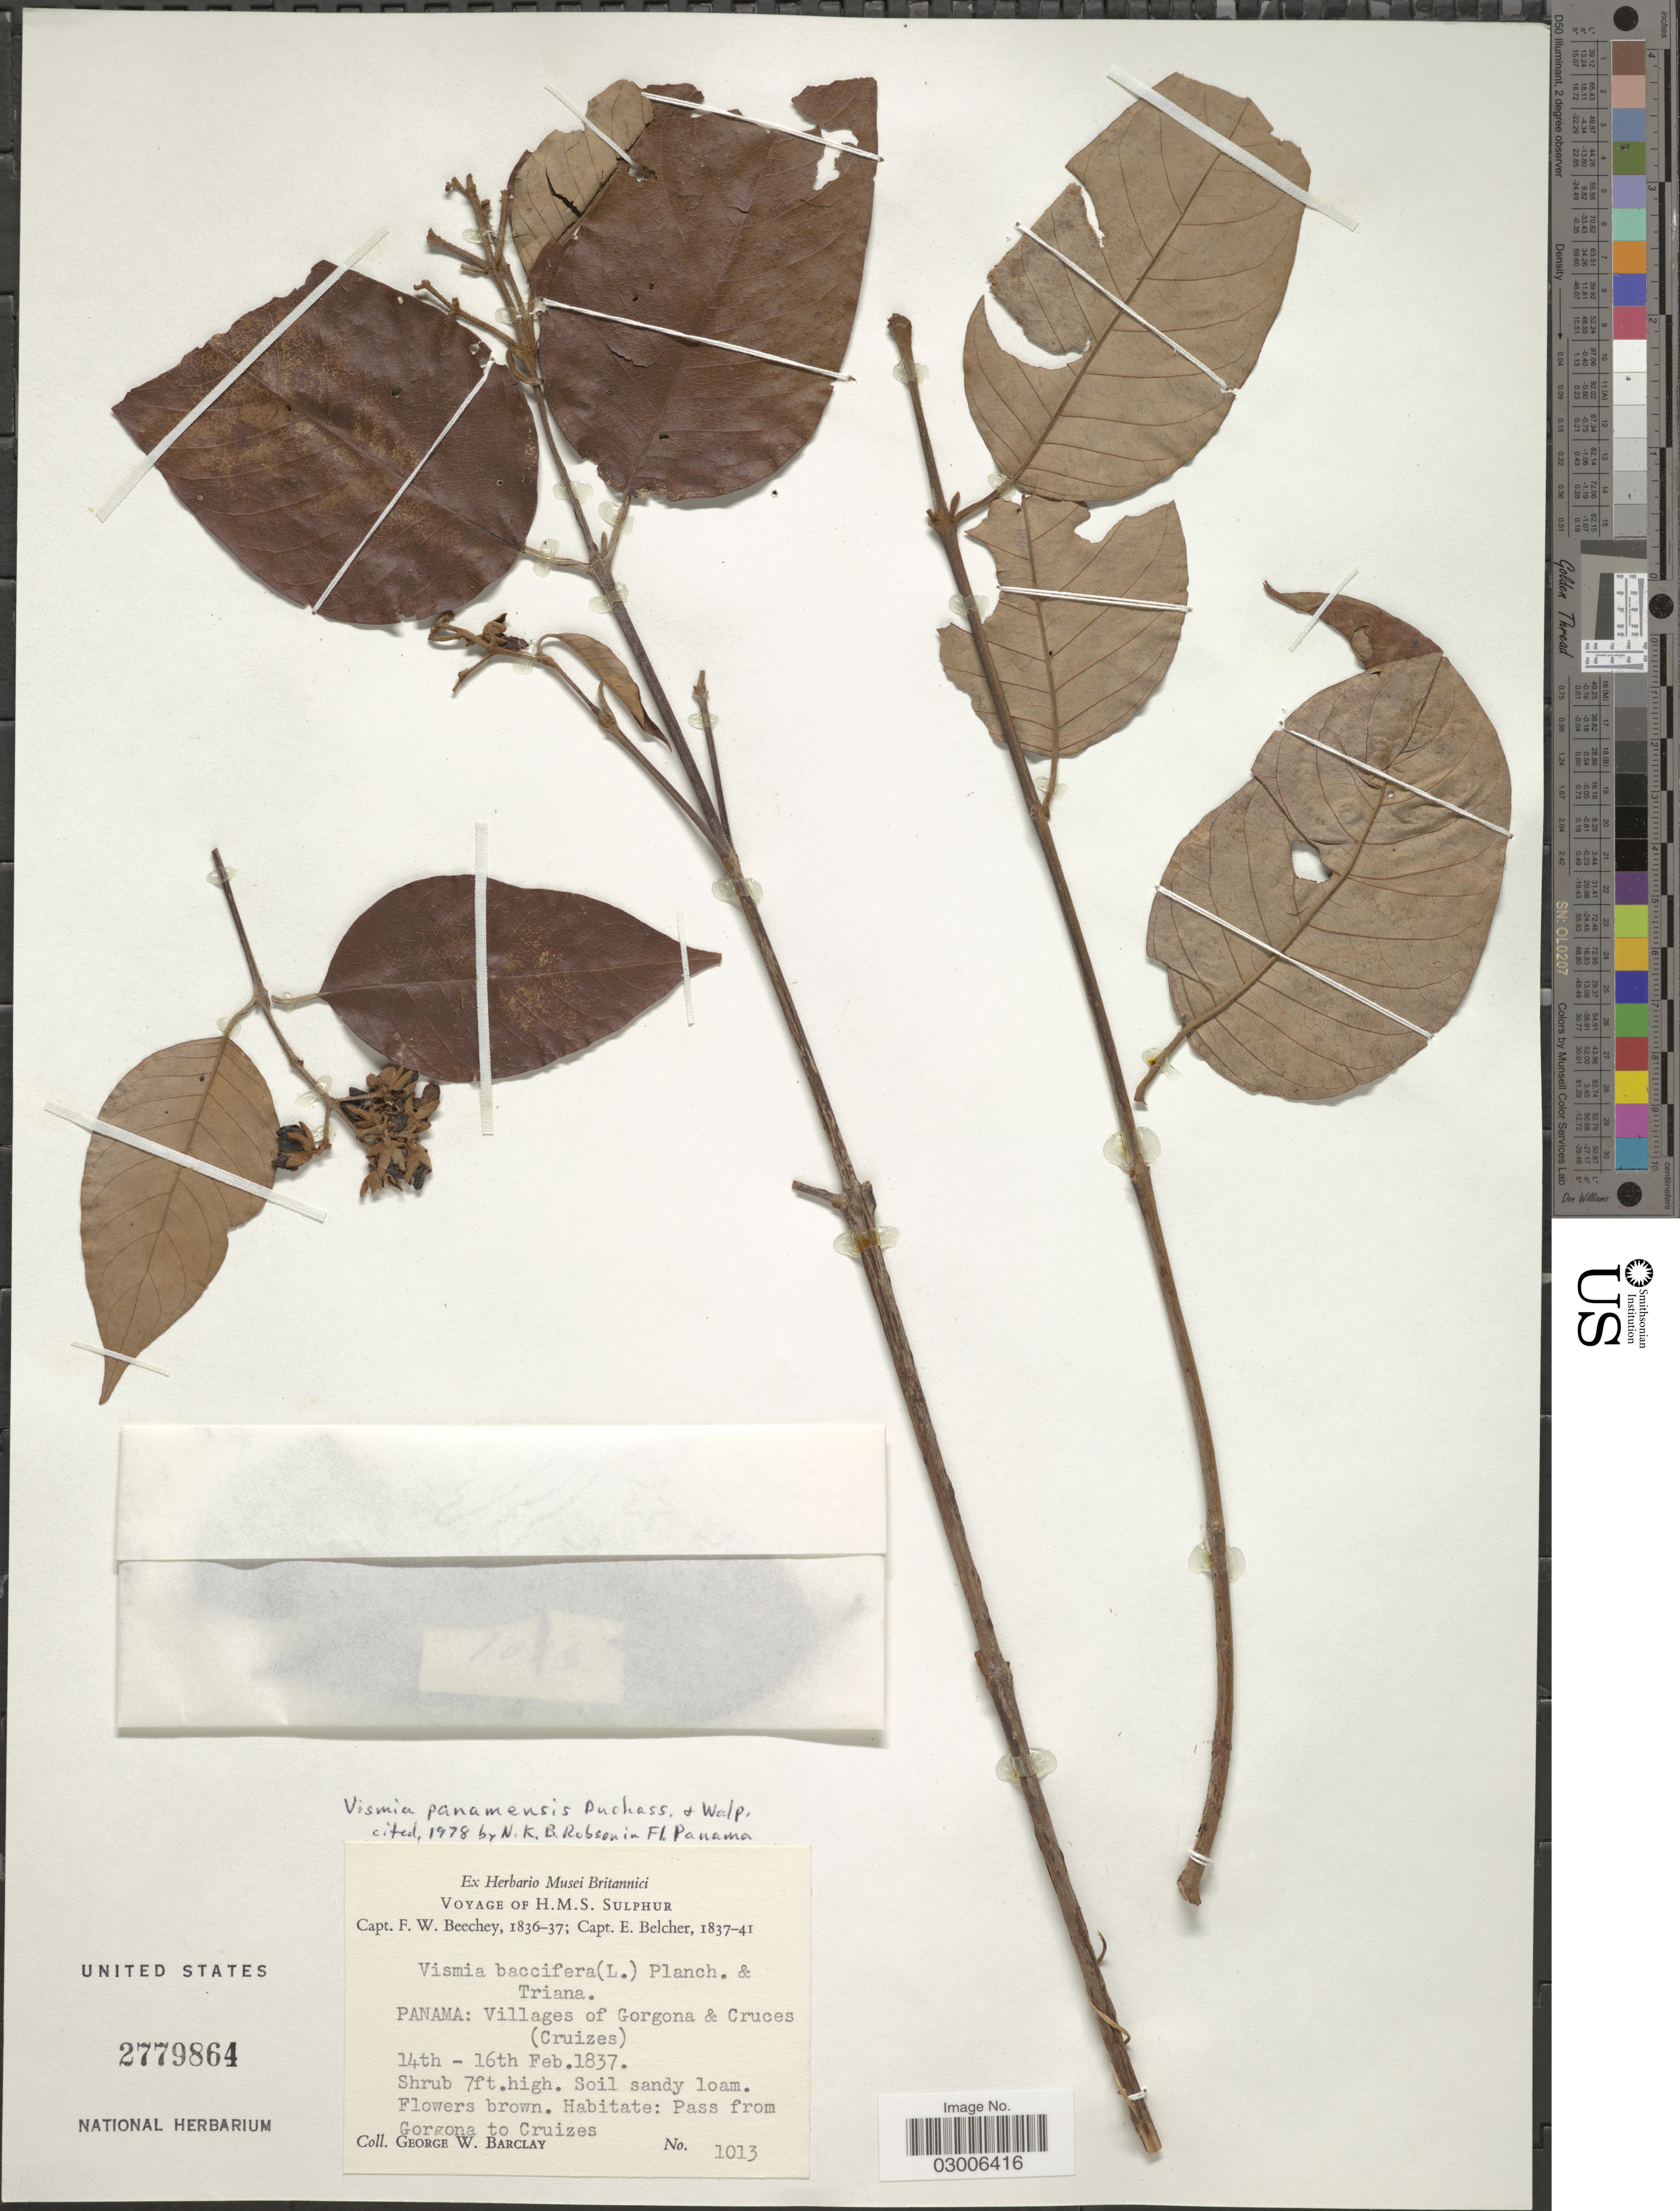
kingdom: Plantae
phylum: Tracheophyta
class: Magnoliopsida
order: Malpighiales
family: Hypericaceae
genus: Vismia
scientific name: Vismia panamensis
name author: Duchass. & Walp.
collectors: G. W. Barclay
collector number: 1013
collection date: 1837-02-14/1837-02-16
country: Panama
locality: Villages of Gorgona & Cruces (Cruizes). Pass from Gorgona to Cruizes.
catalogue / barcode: US 2779864